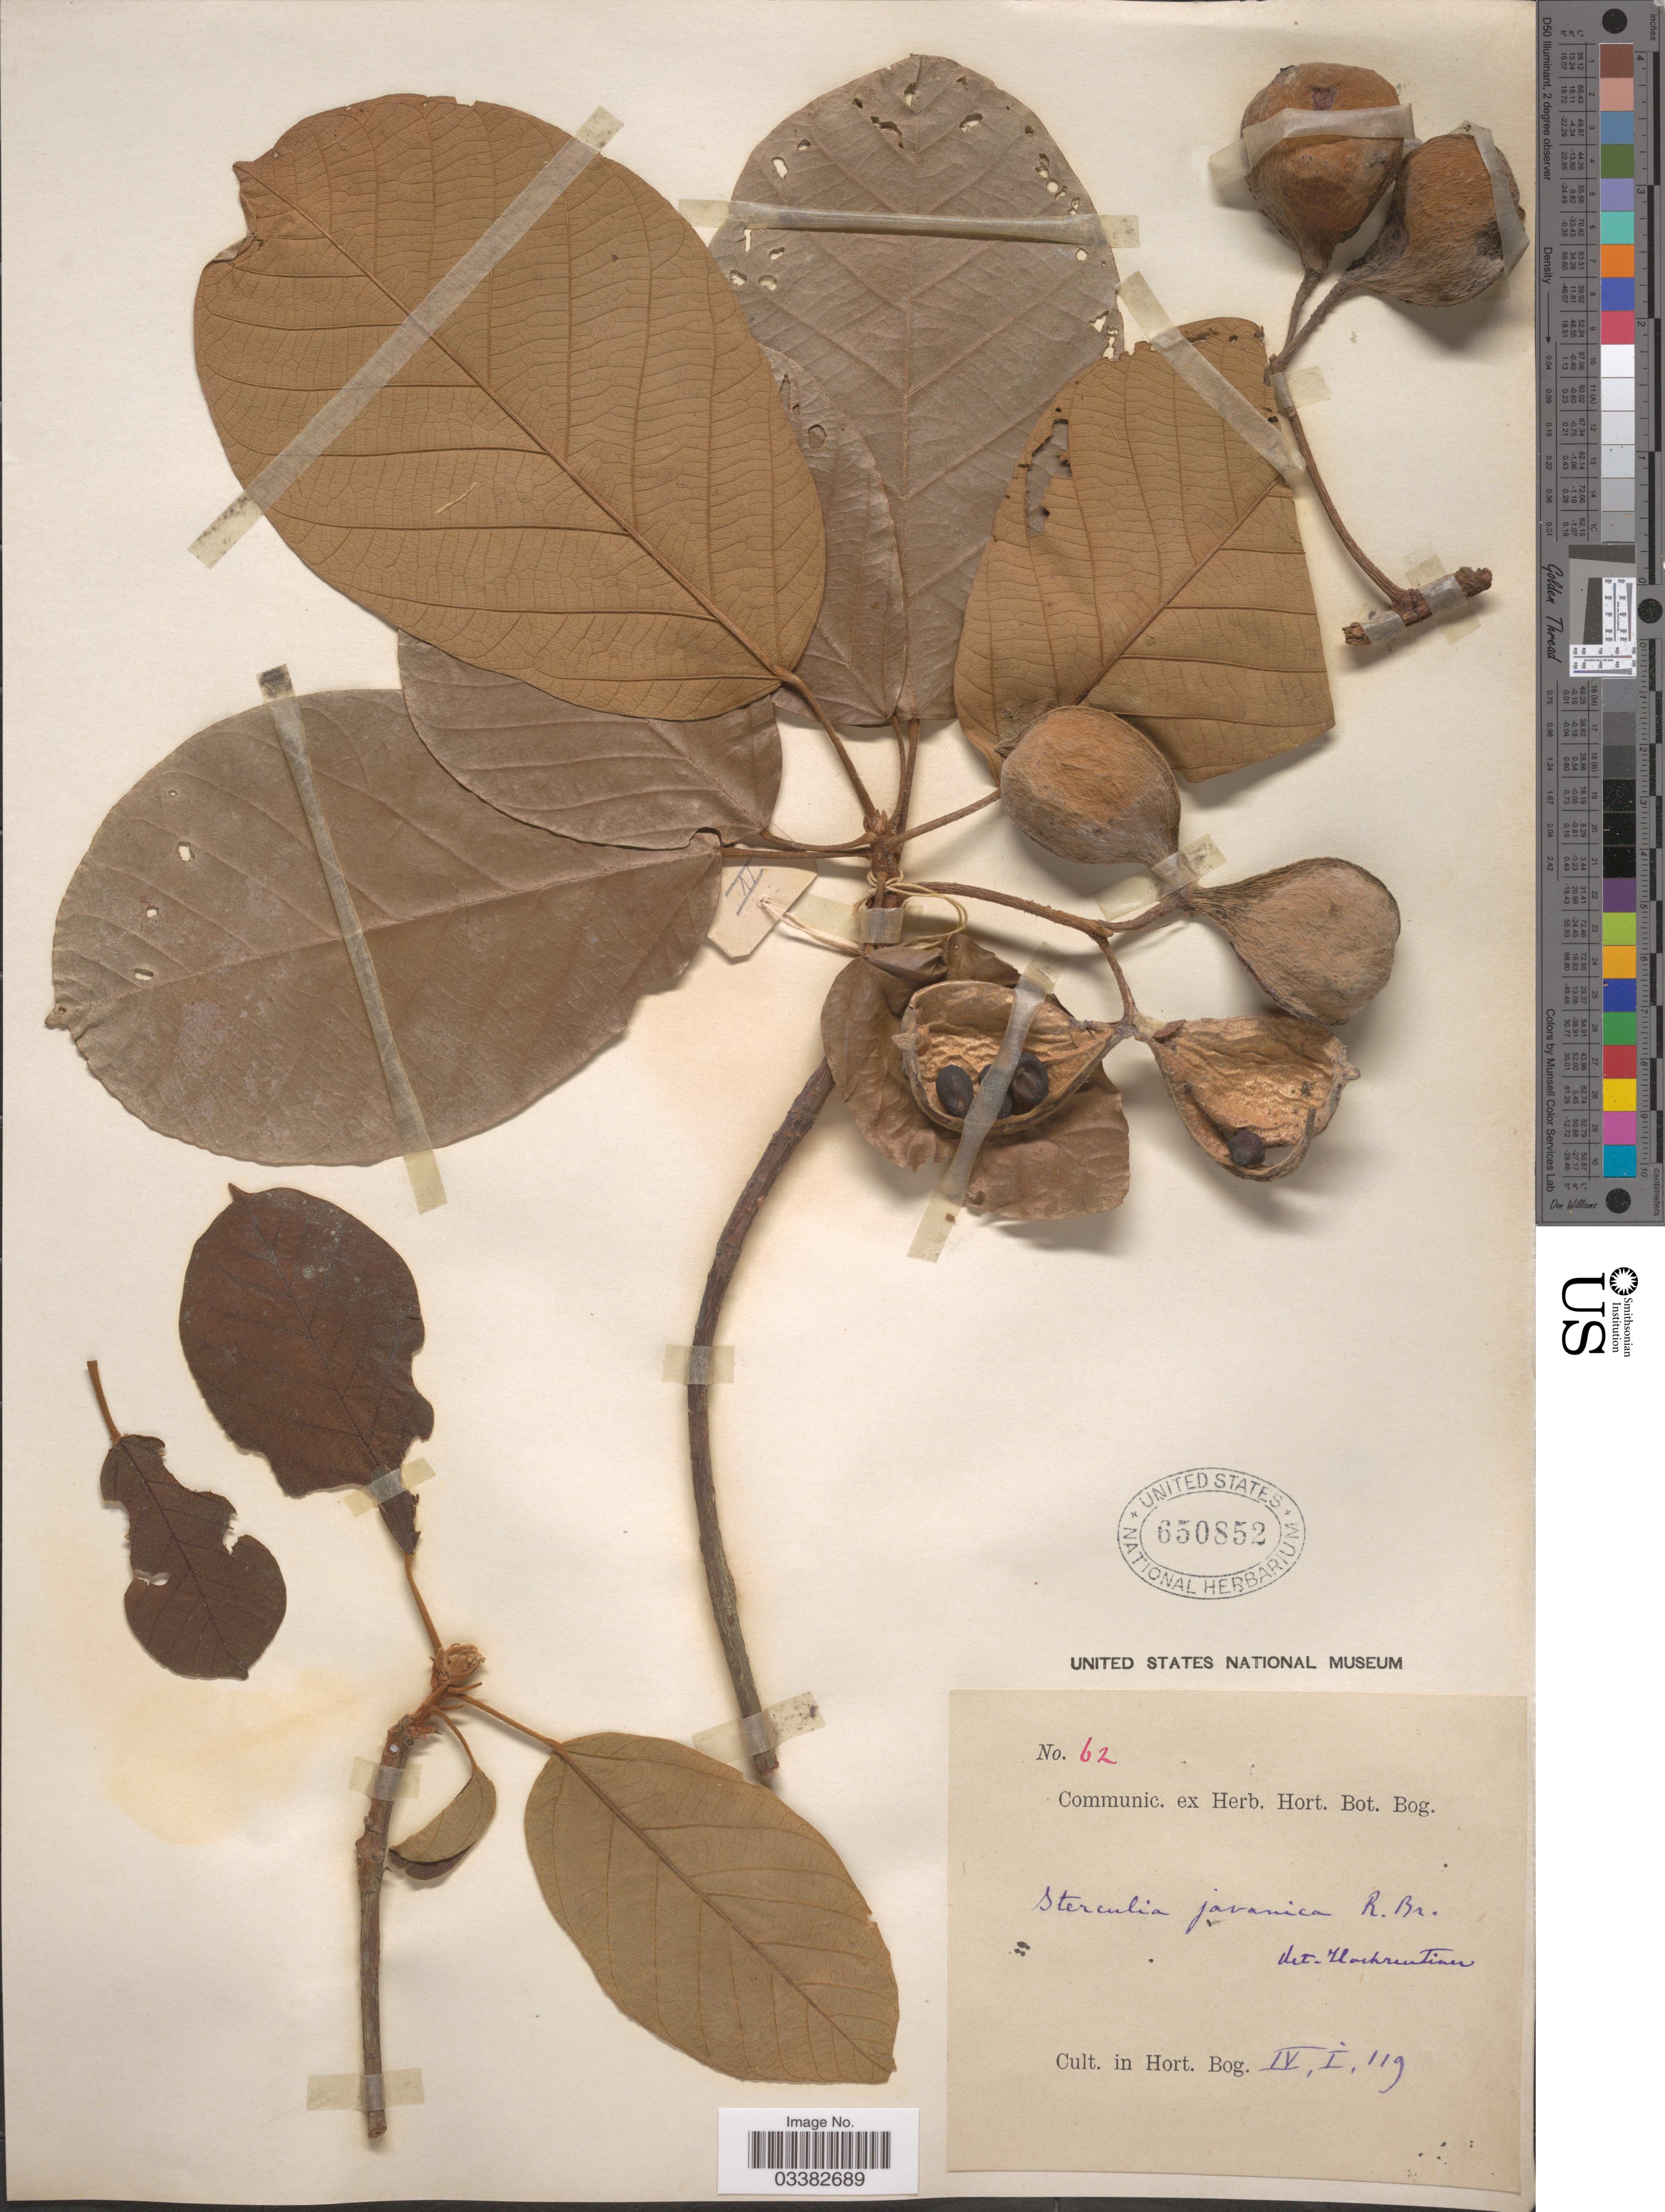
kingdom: Plantae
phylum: Tracheophyta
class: Magnoliopsida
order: Malvales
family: Malvaceae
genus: Sterculia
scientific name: Sterculia javanica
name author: R. Br.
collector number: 62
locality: Cult. in Hort. Bog. IV, I, 119.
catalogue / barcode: US 650852